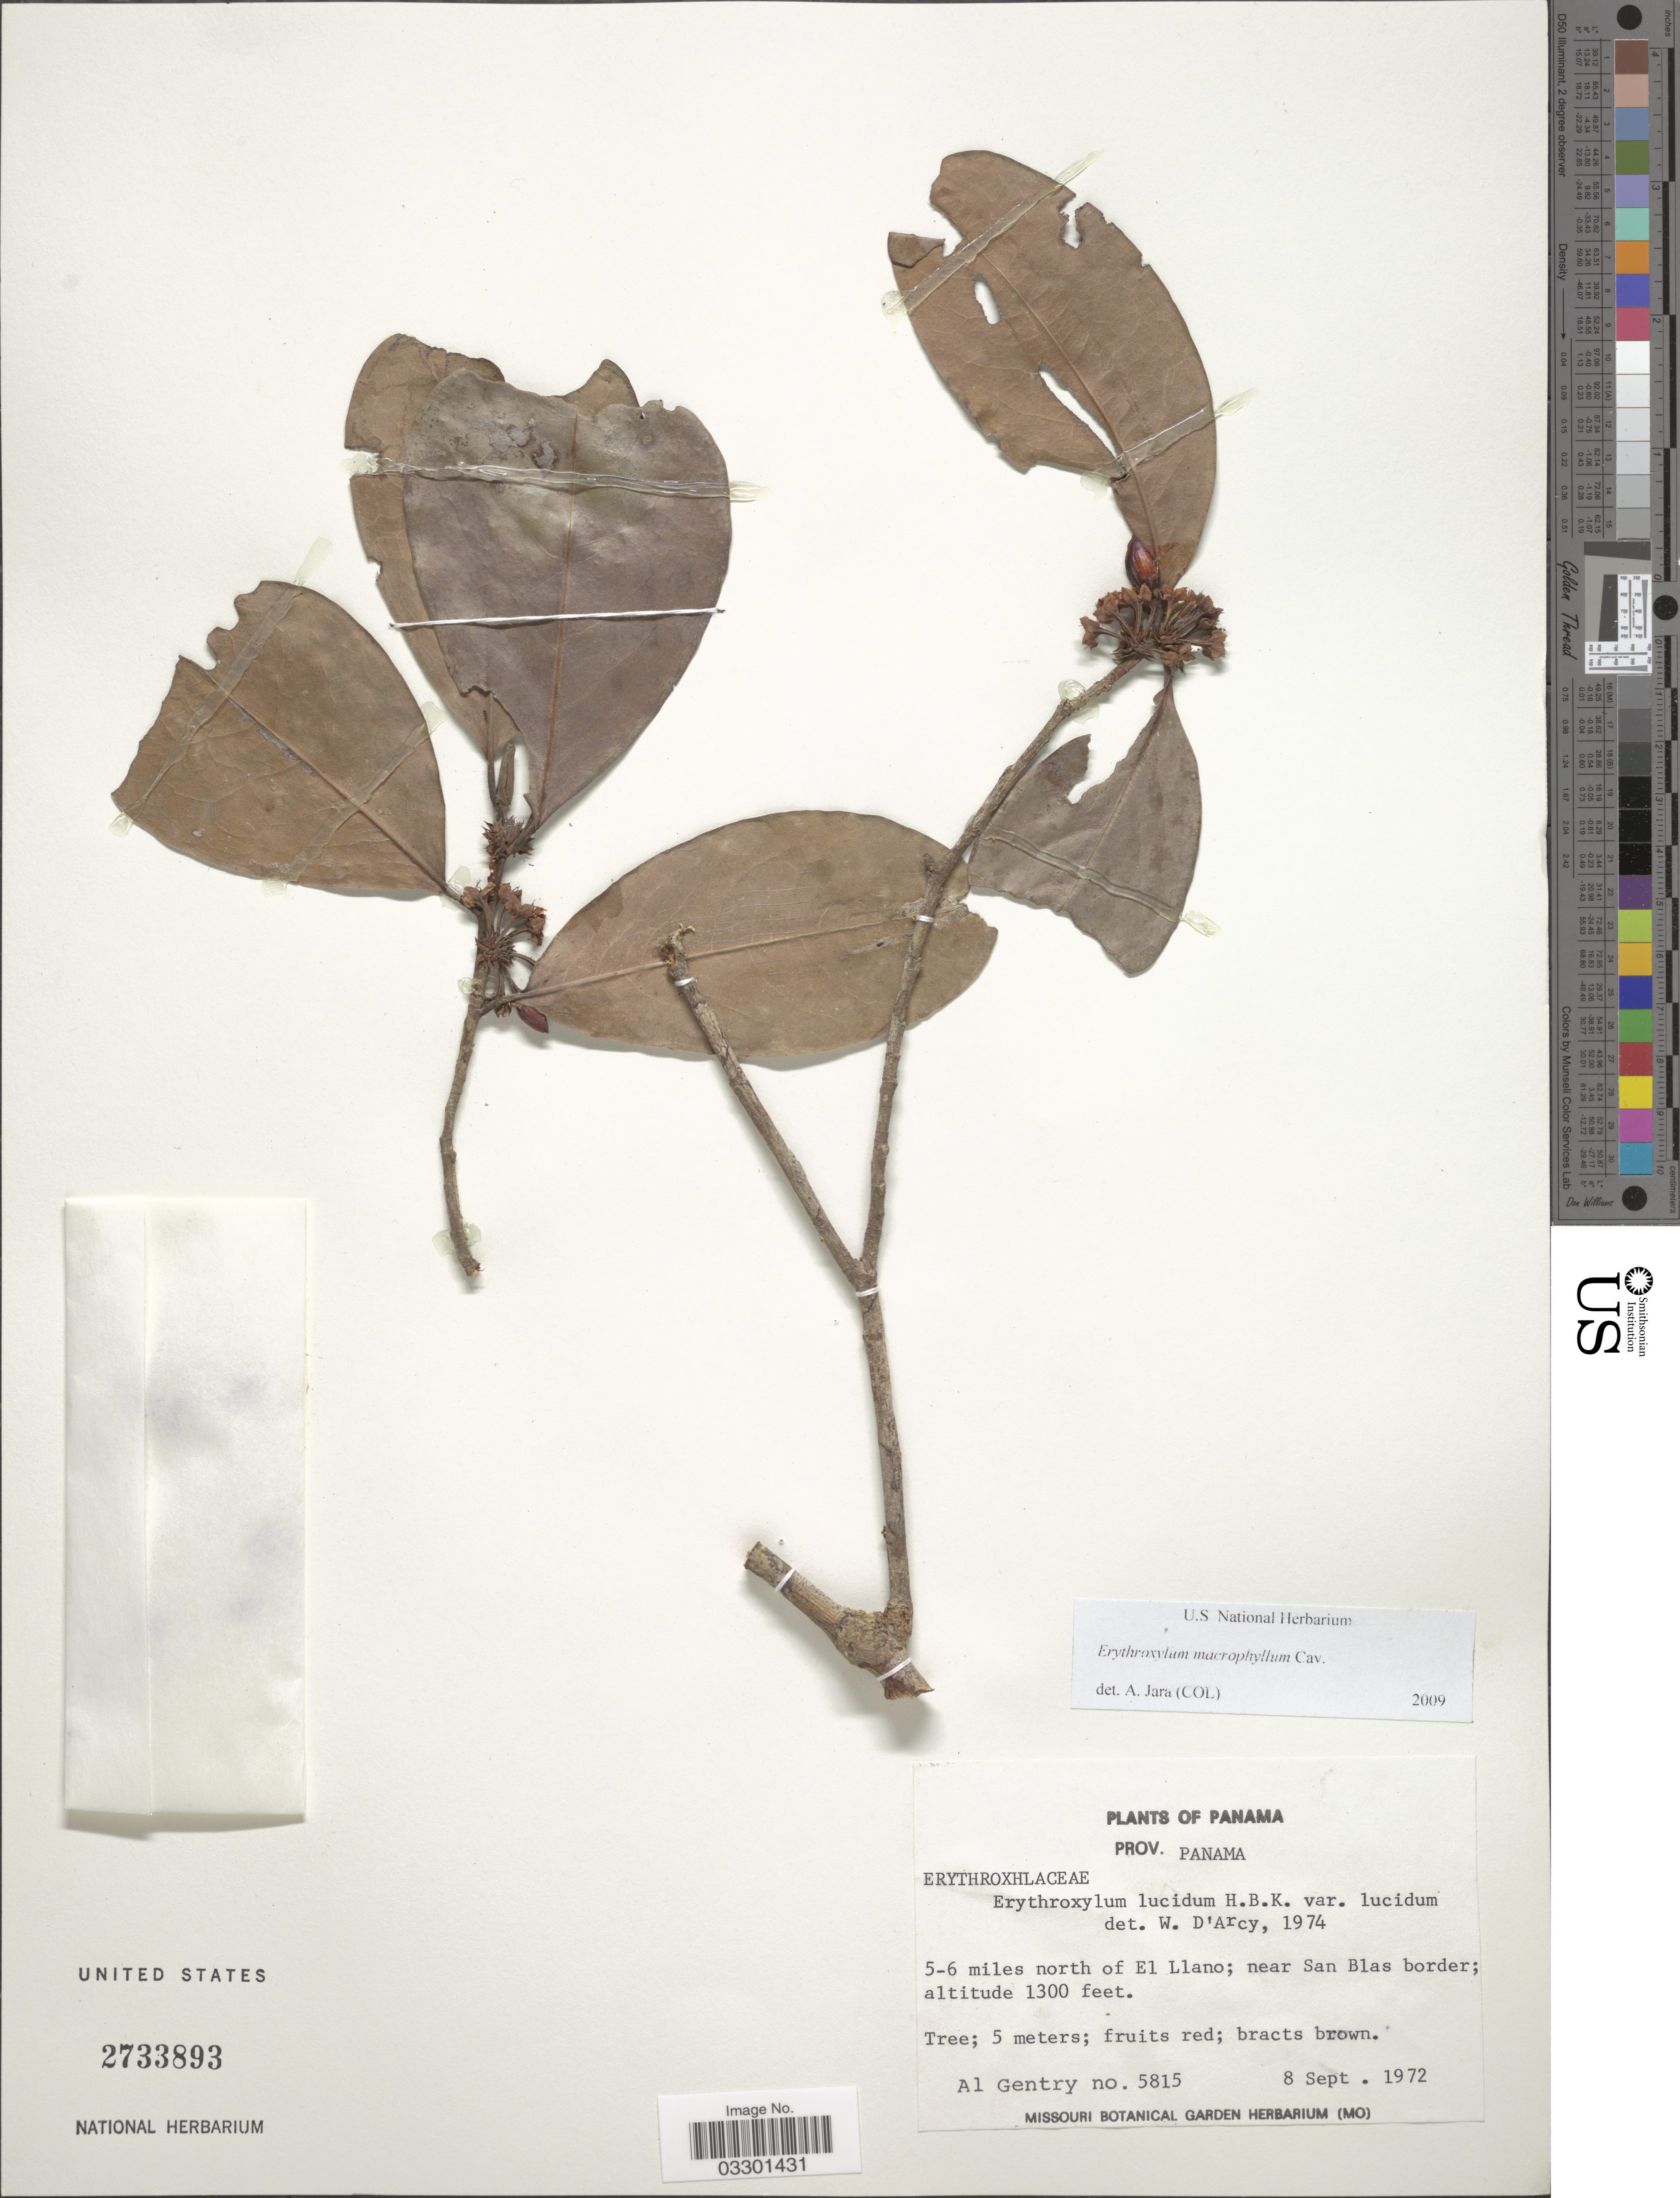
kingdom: Plantae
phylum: Tracheophyta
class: Magnoliopsida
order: Malpighiales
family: Erythroxylaceae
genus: Erythroxylum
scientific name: Erythroxylum macrophyllum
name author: Cav.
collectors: A. H. Gentry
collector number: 5815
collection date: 1972-09-08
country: Panama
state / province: Panamá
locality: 5-6 miles north of El Llano; near San Blas border.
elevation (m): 396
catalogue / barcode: US 2733893